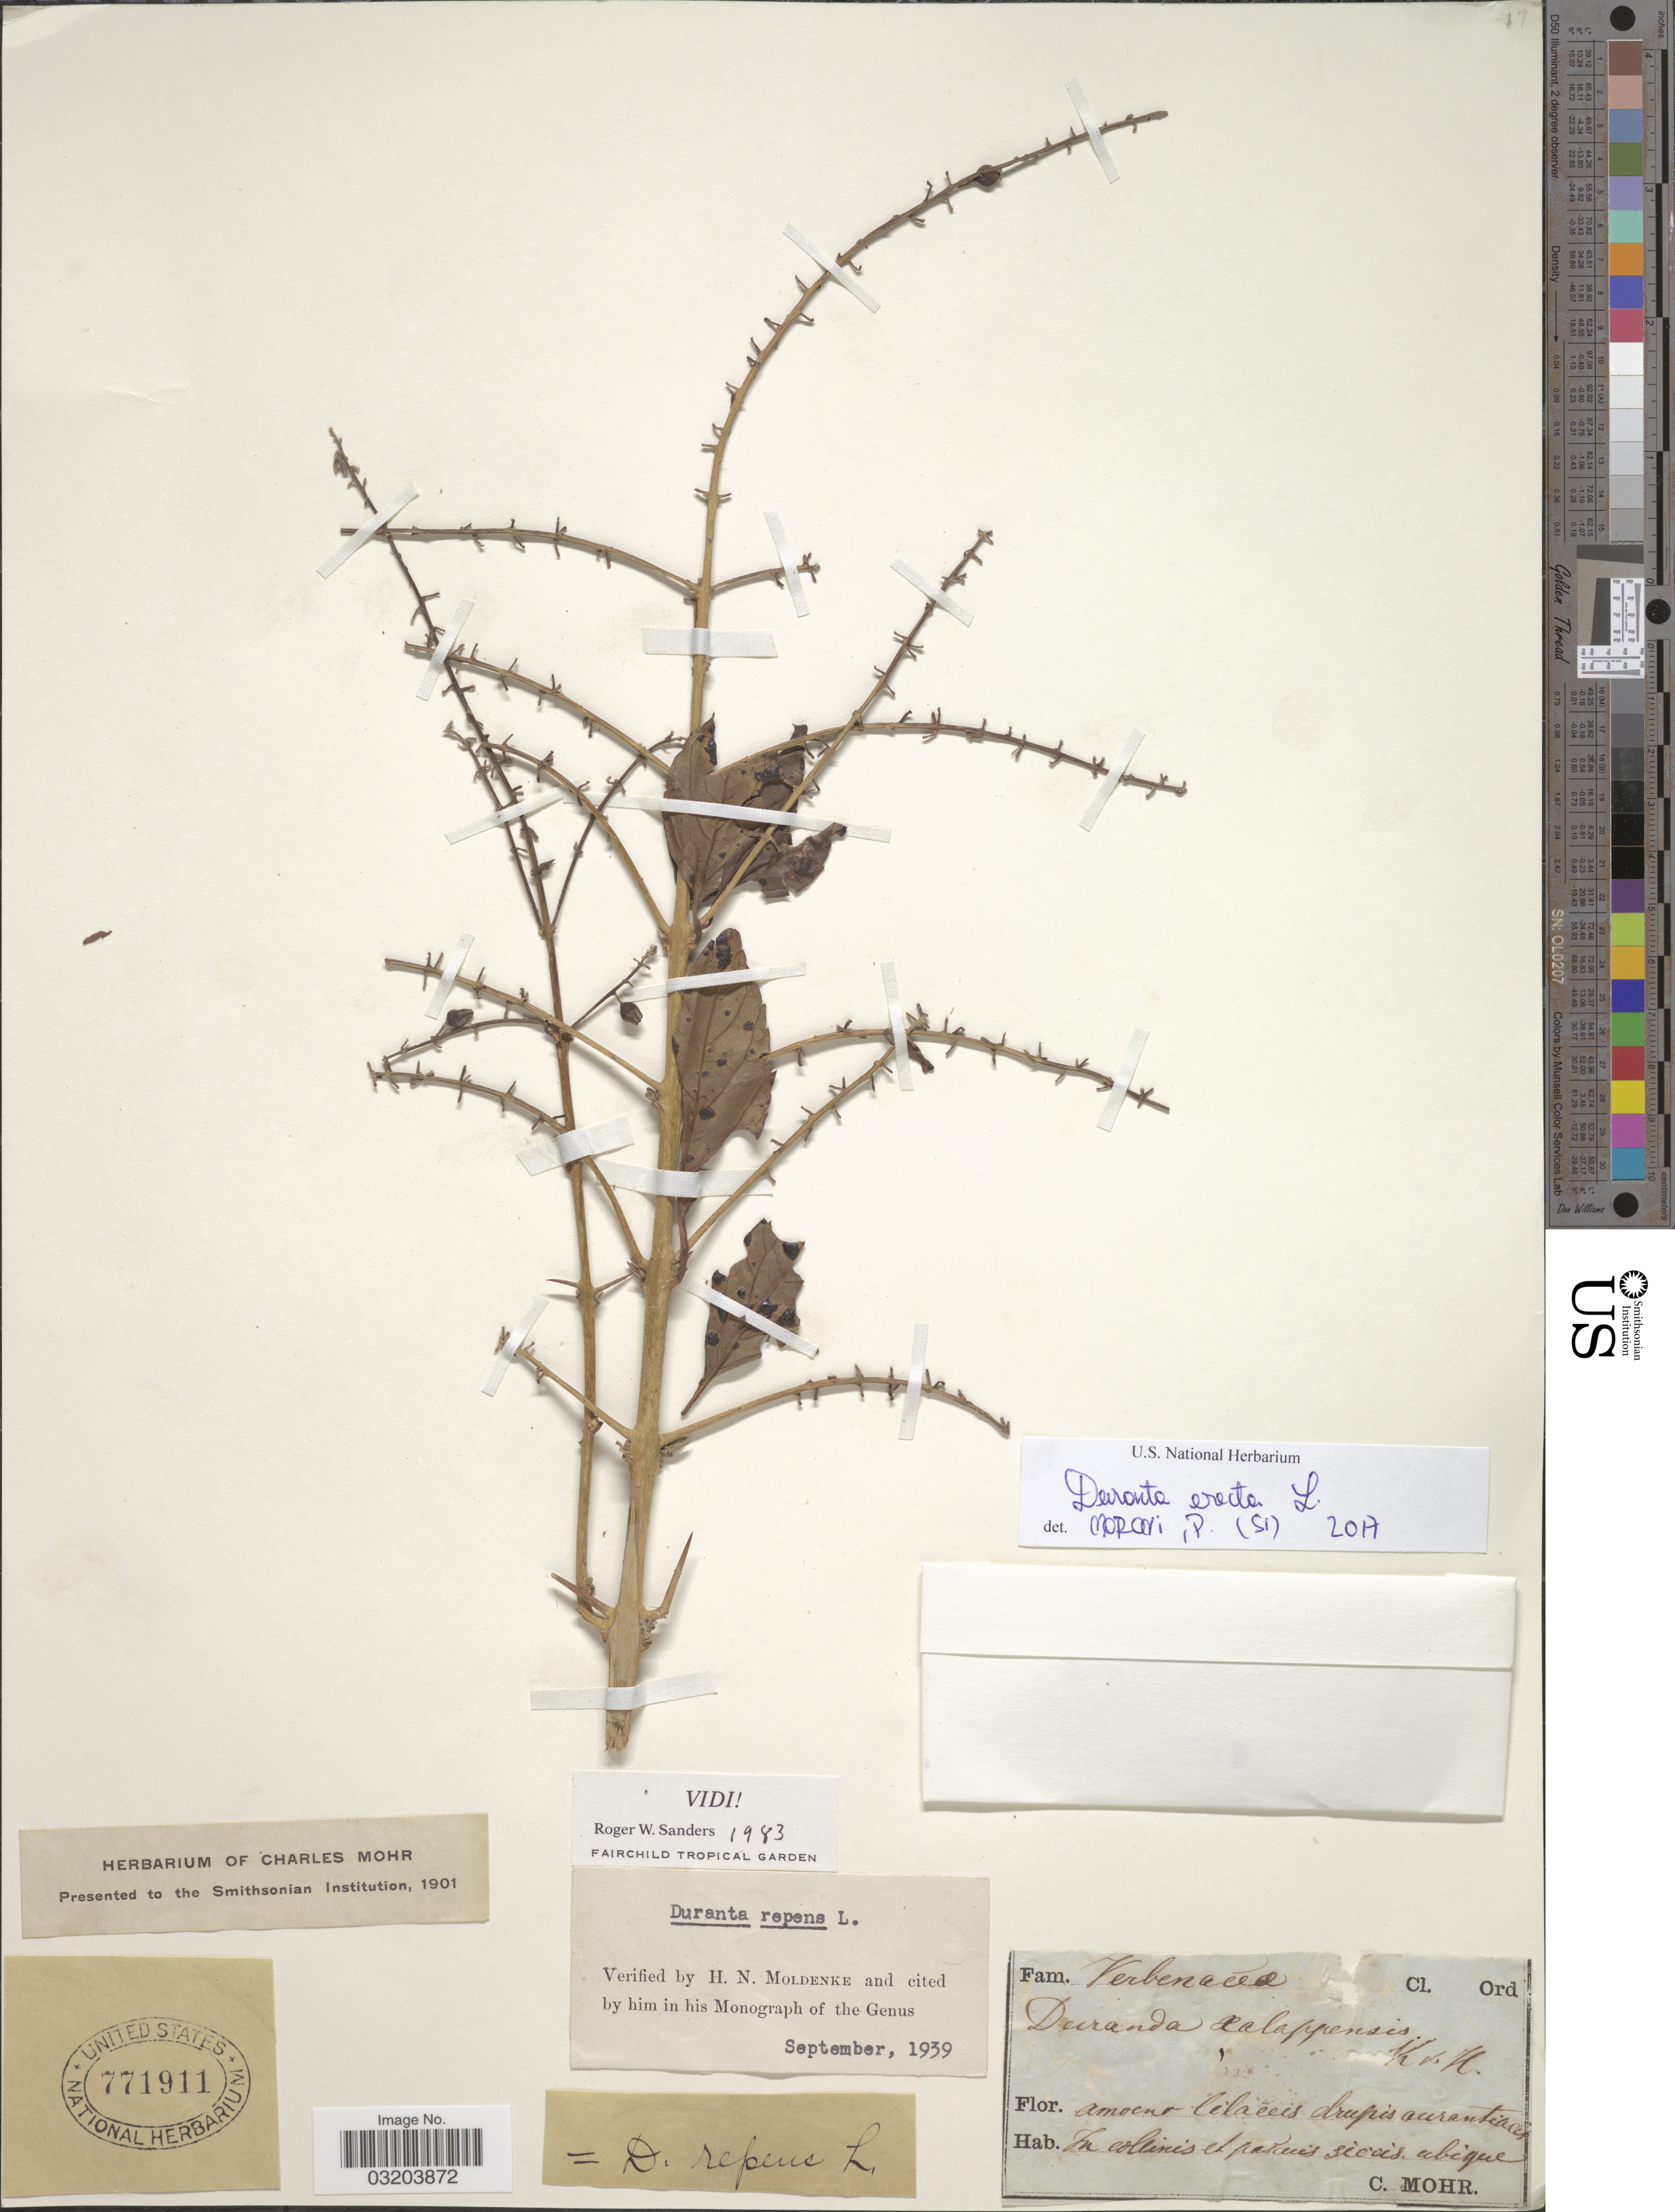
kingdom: Plantae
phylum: Tracheophyta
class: Magnoliopsida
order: Lamiales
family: Verbenaceae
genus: Duranta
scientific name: Duranta erecta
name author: L.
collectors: C. T. Mohr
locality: In collines et pascuis siccis abique.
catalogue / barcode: US 771911